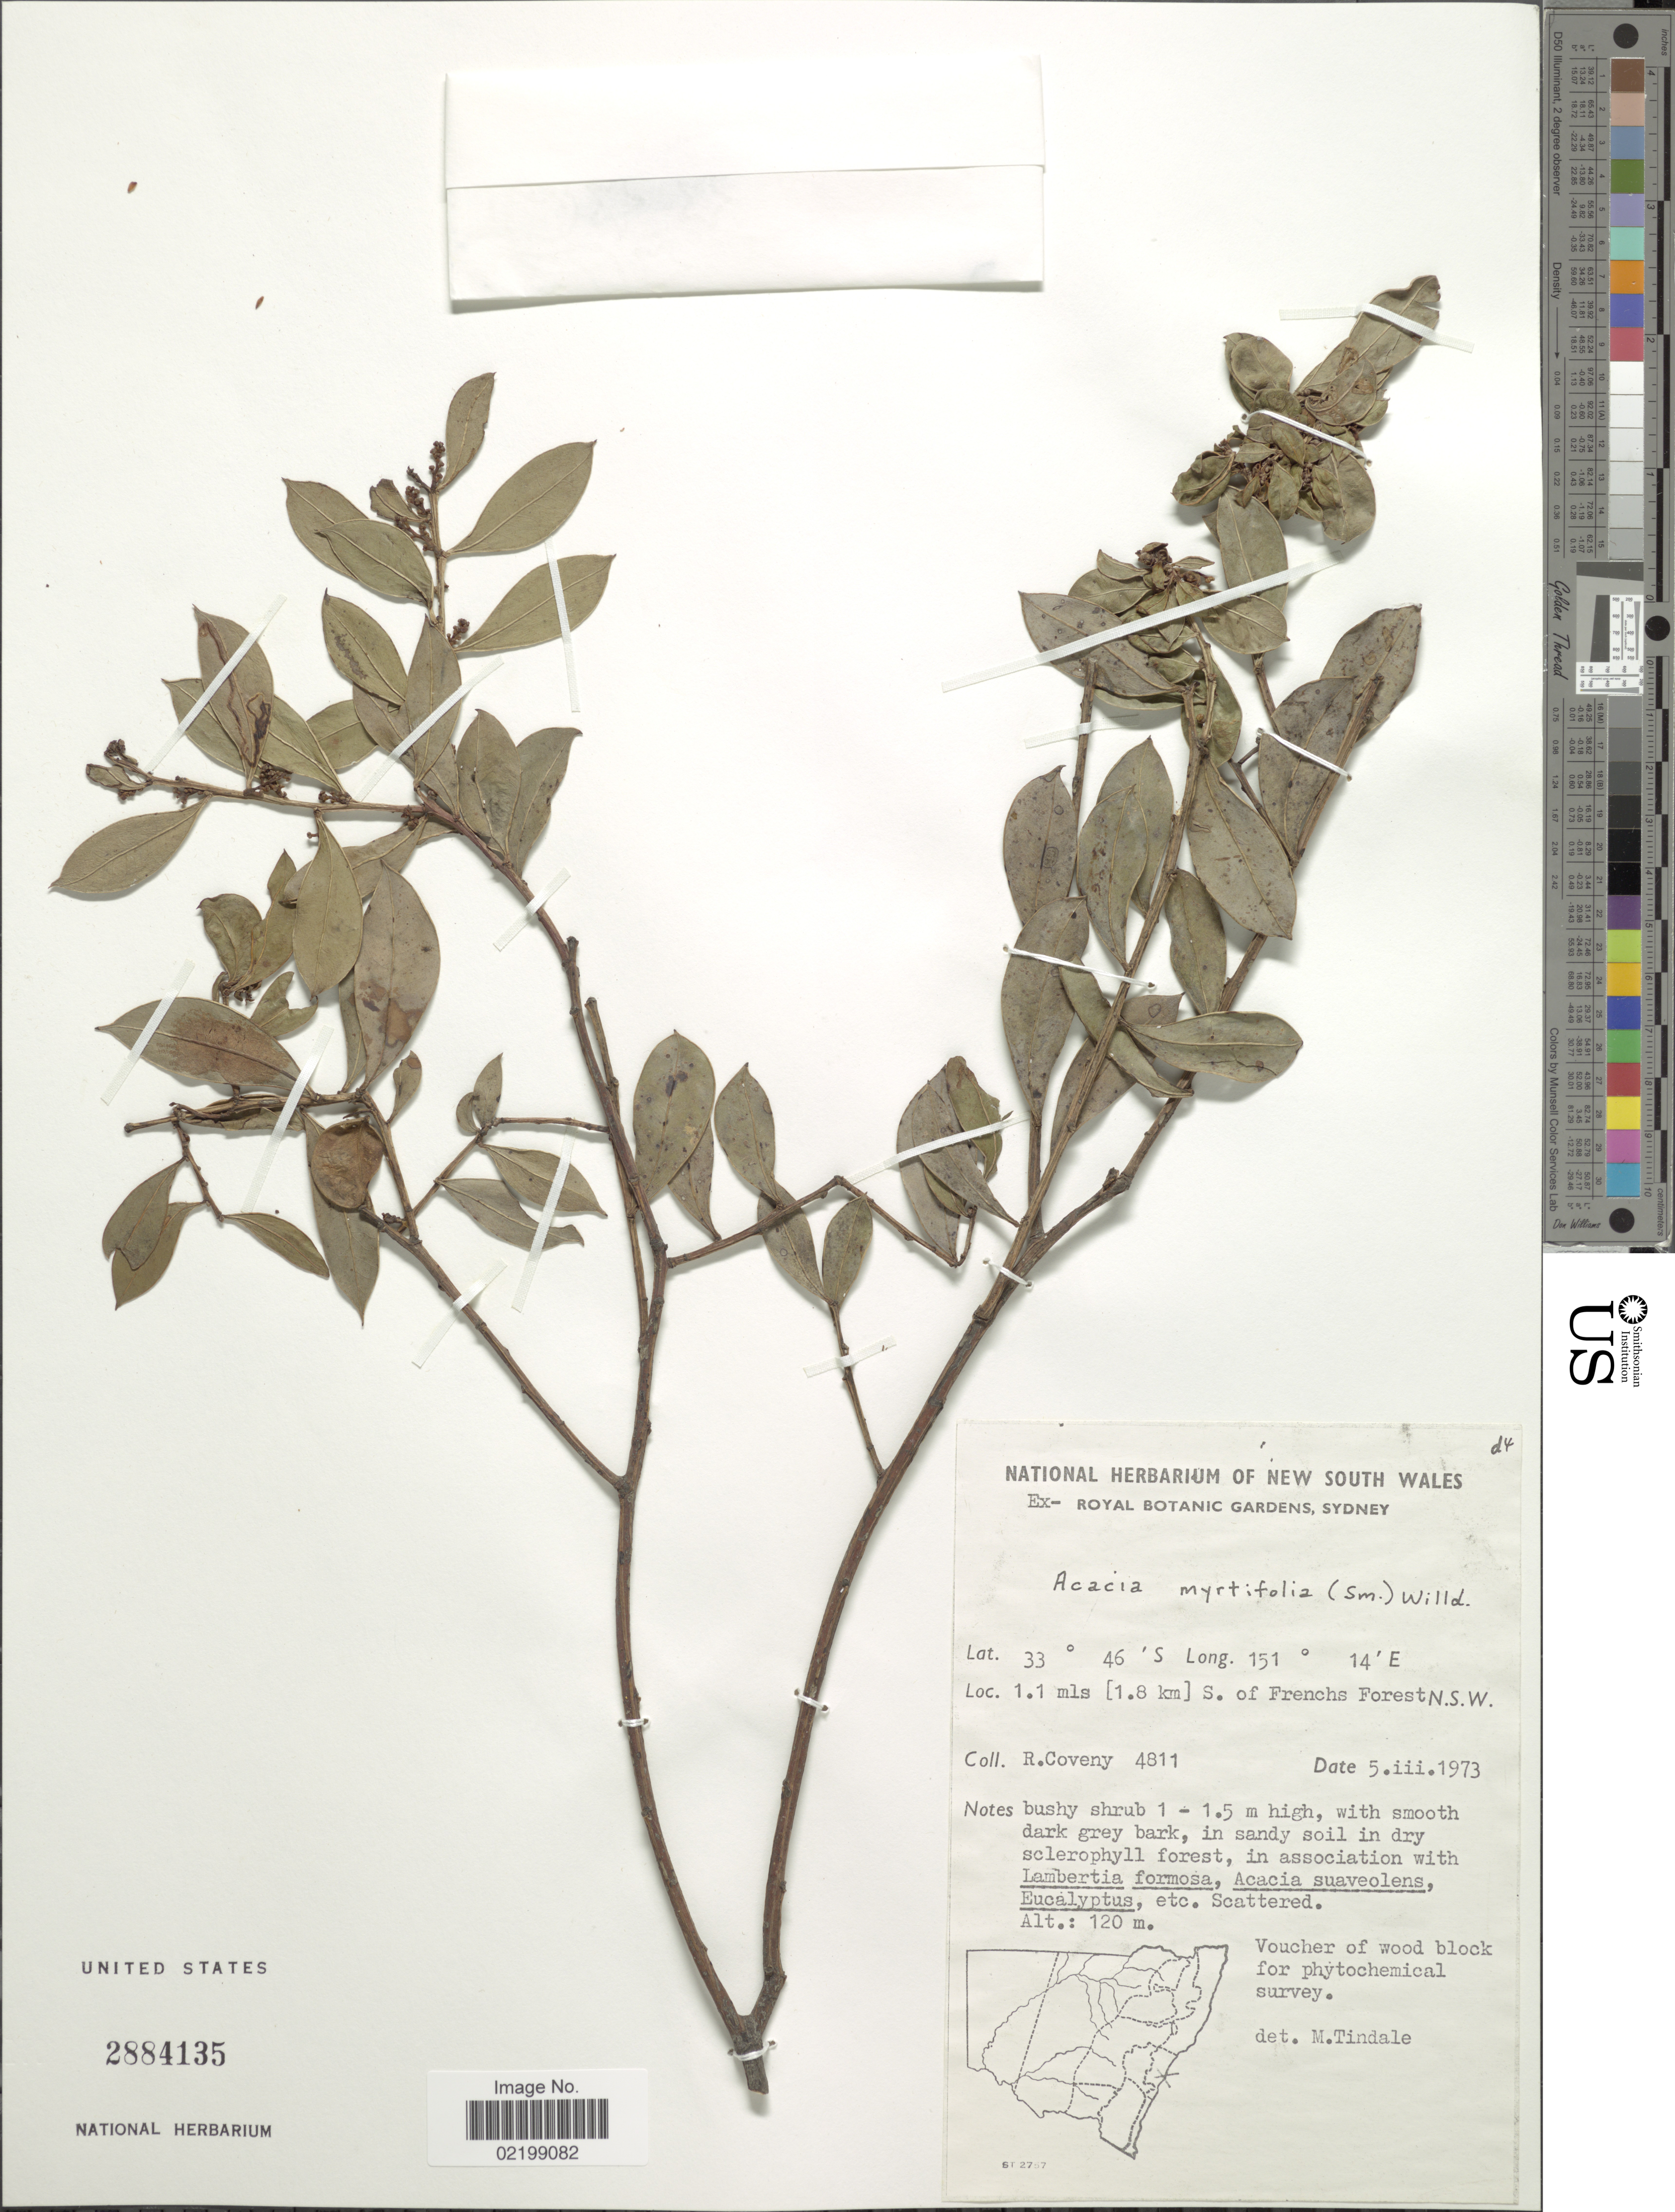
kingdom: Plantae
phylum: Tracheophyta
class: Magnoliopsida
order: Fabales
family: Fabaceae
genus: Acacia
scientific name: Acacia myrtifolia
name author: (Sm.) Willd.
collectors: R. Coveny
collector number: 4811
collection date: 1973-03-05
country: Australia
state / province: New South Wales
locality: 1.1 mls (1.8 km) S. of French Forest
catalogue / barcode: US 2884135